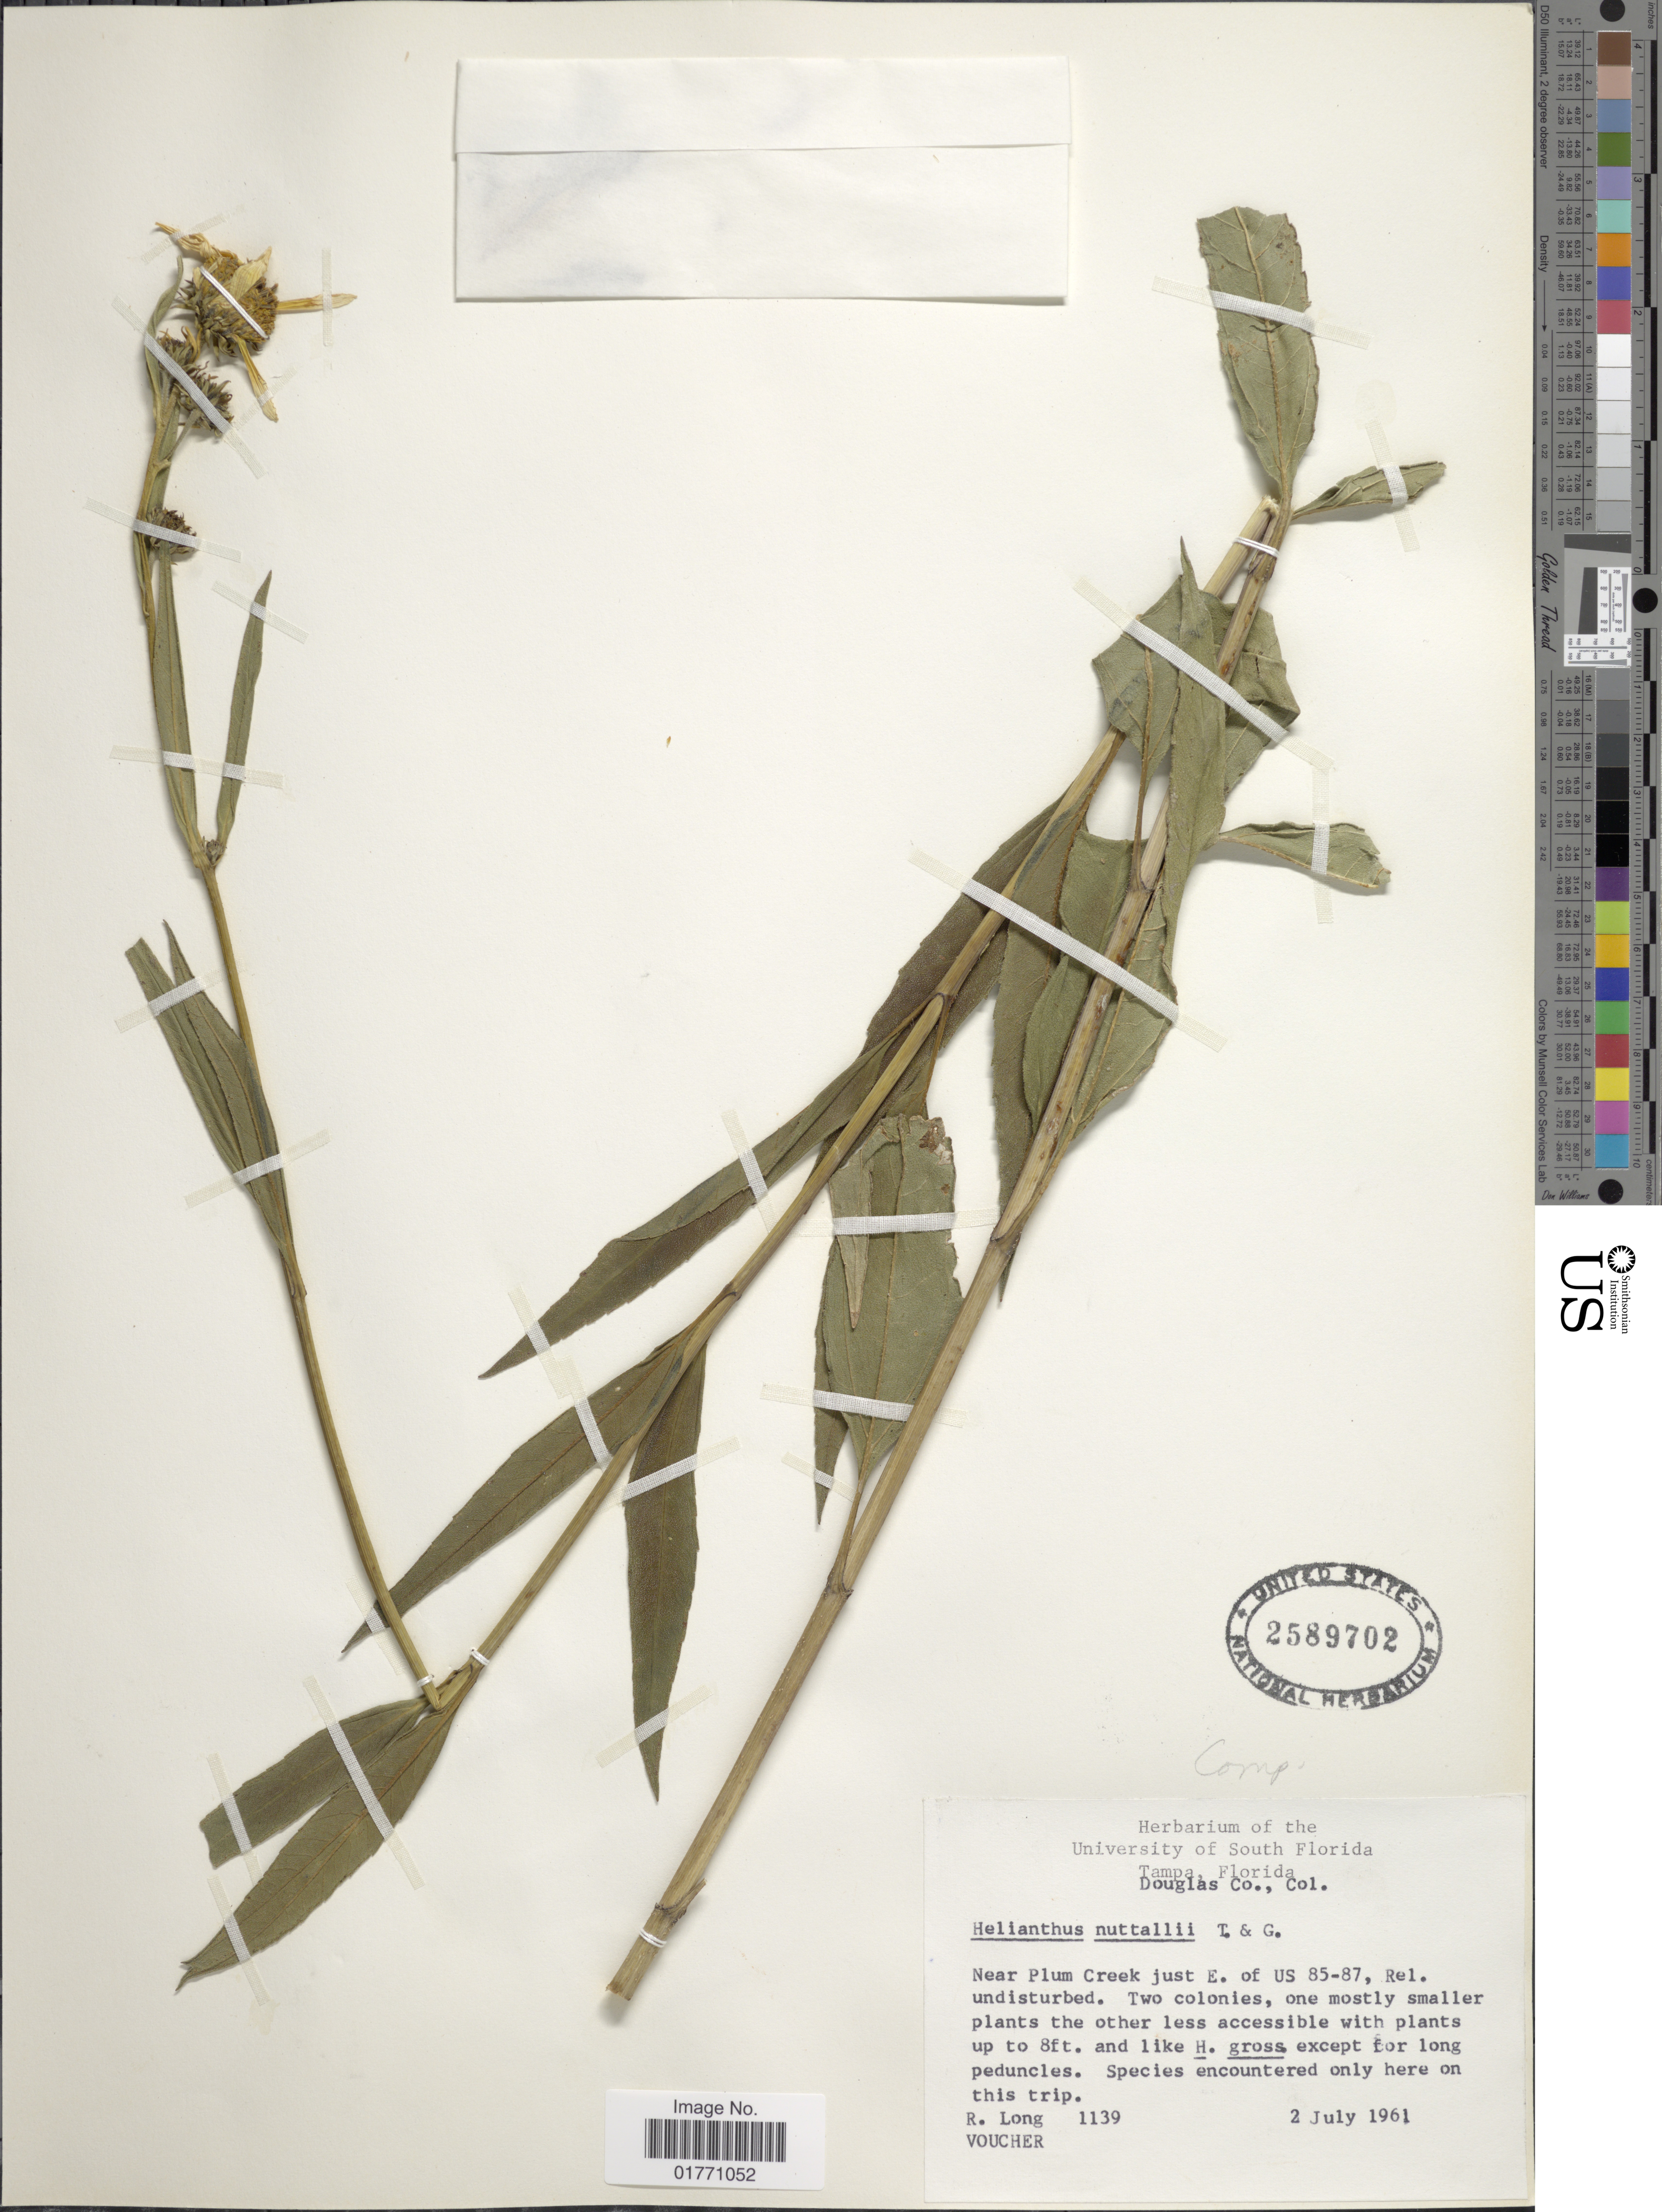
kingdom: Plantae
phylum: Tracheophyta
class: Magnoliopsida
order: Asterales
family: Asteraceae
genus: Helianthus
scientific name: Helianthus nuttallii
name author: Torr. & A. Gray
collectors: R. Long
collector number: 1139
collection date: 1961-07-02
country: United States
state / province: Colorado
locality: Douglas Co., near plum Creek just E. of US 85-87, Rel. undisturbed.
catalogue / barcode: US 2589702